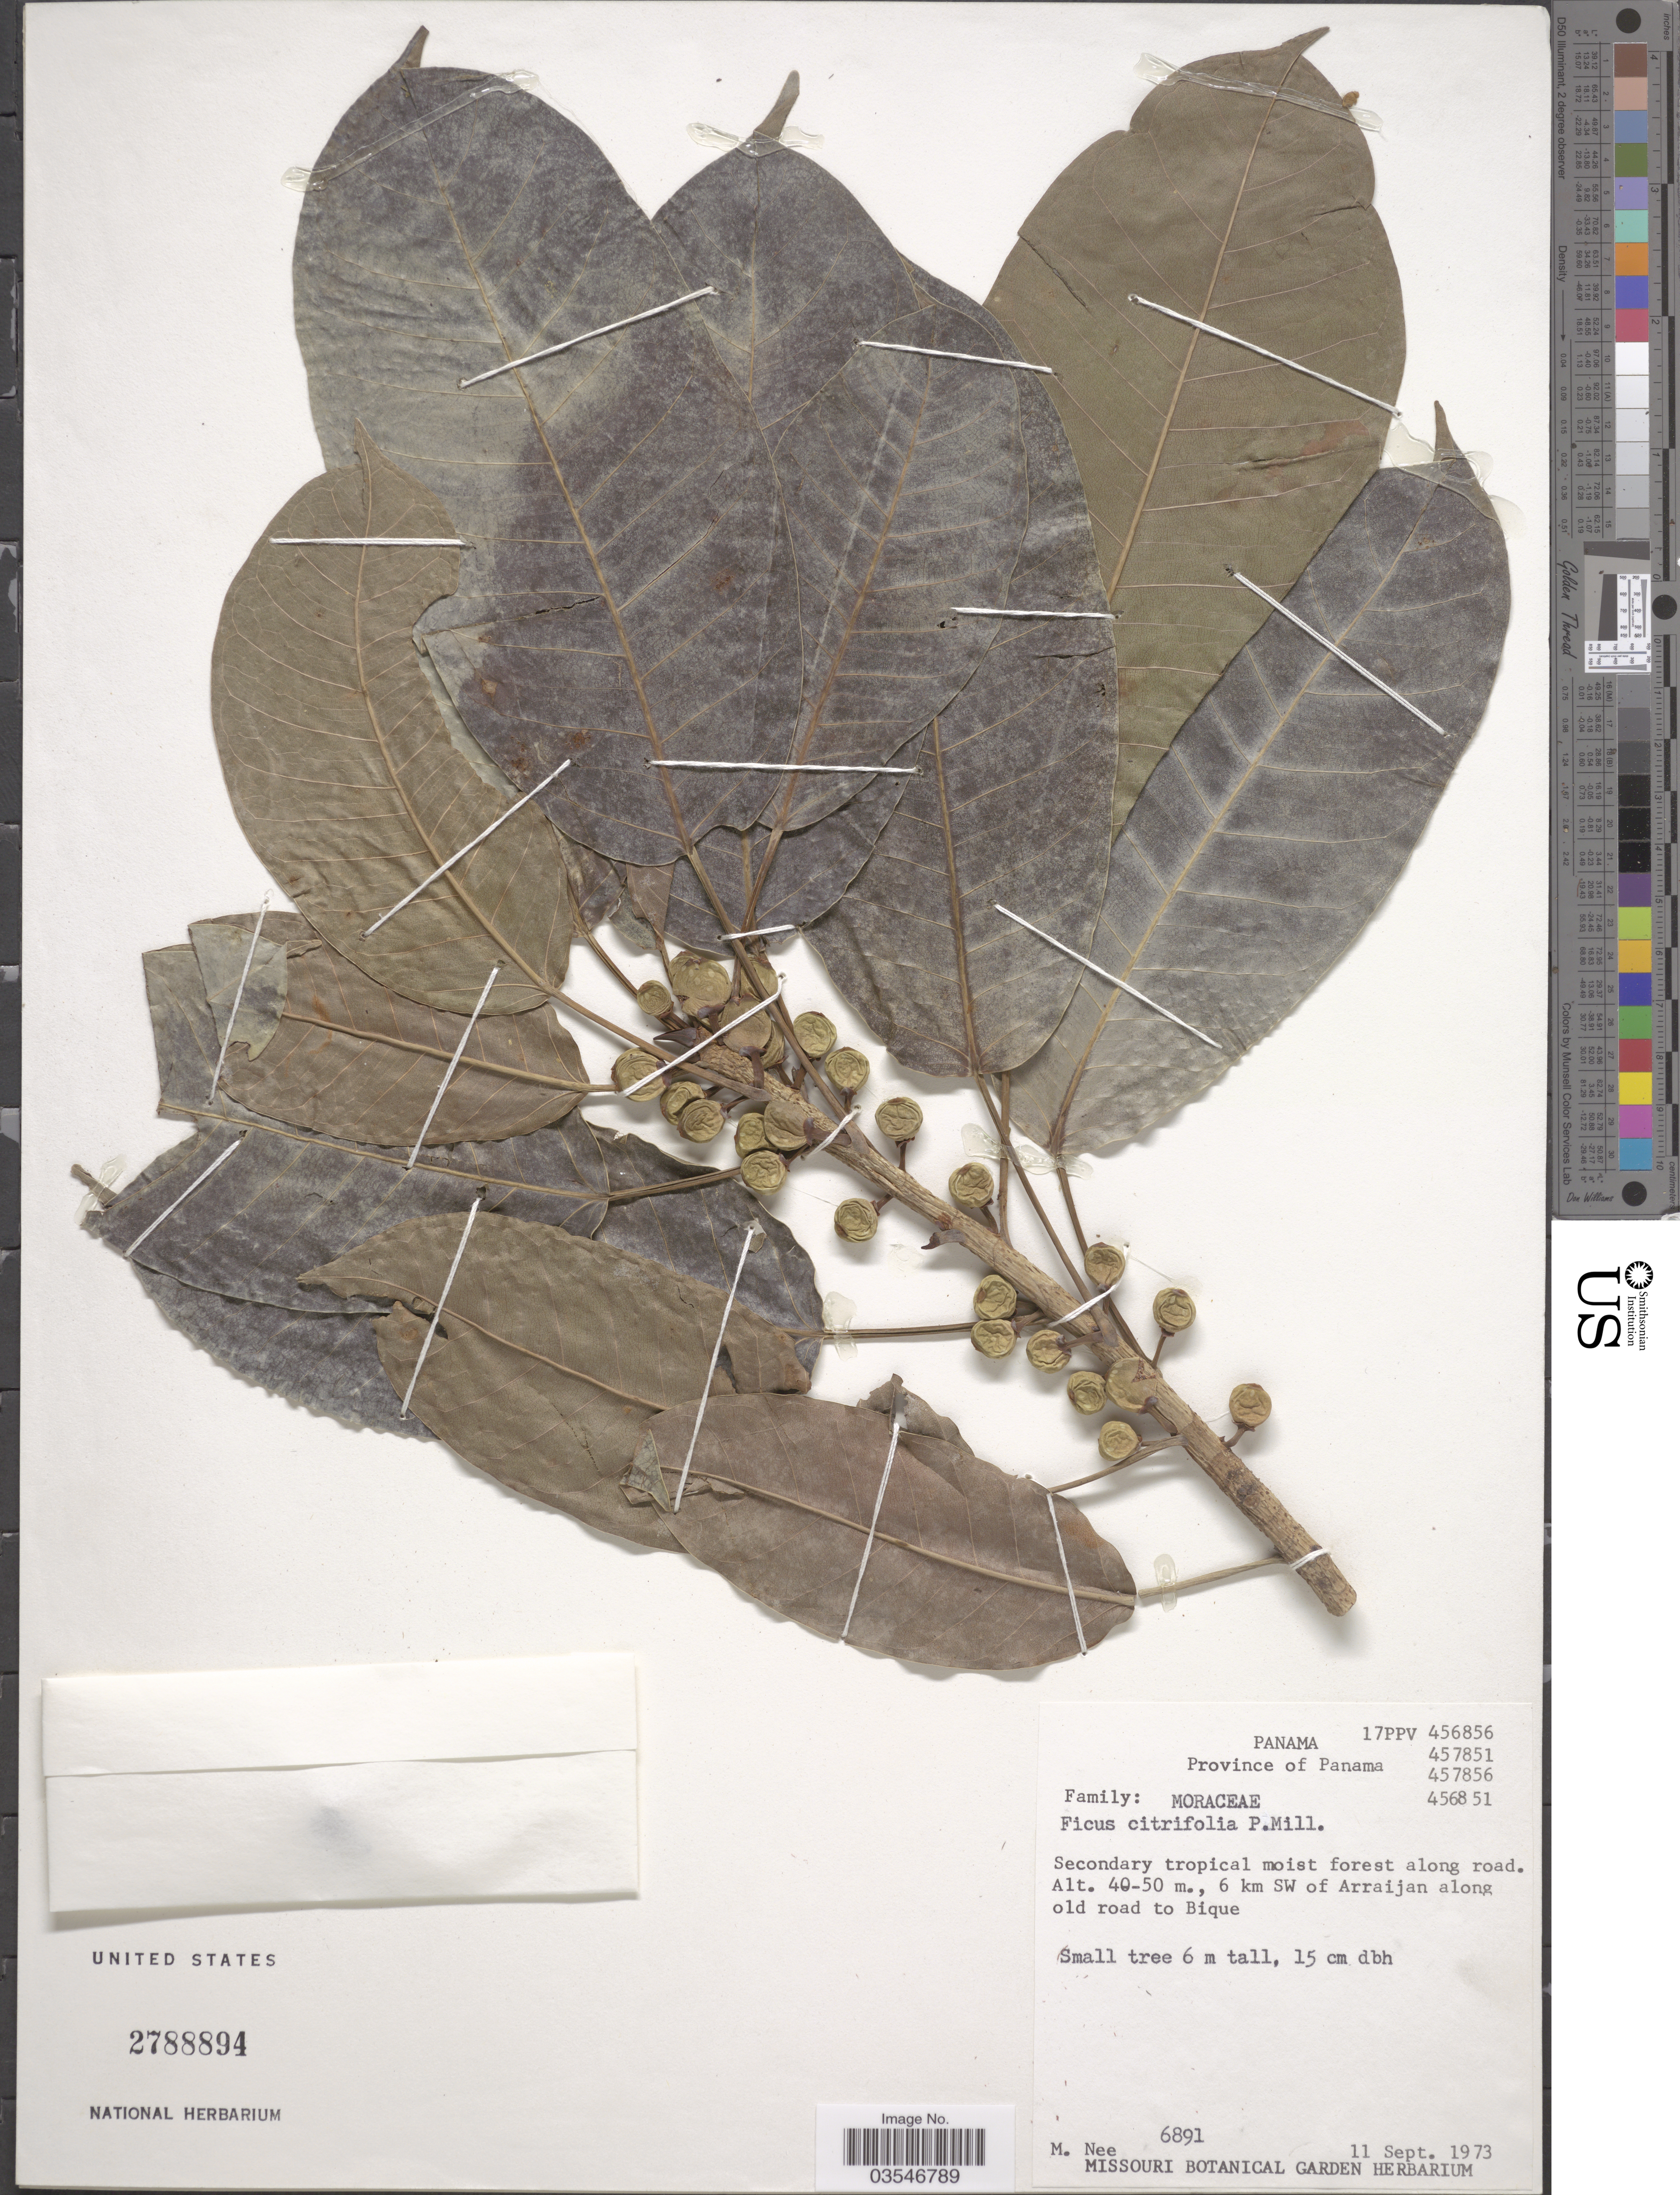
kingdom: Plantae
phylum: Tracheophyta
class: Magnoliopsida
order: Rosales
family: Moraceae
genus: Ficus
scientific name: Ficus guaranitica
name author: Chodat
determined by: Cardoso Pederneiras, L.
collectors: M. Nee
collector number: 6891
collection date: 1973-09-11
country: Panama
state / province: Panamá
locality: Secondary tropical moist forest along road. 6 km SW of Arraijan along old road to Bique.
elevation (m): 40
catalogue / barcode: US 2788894